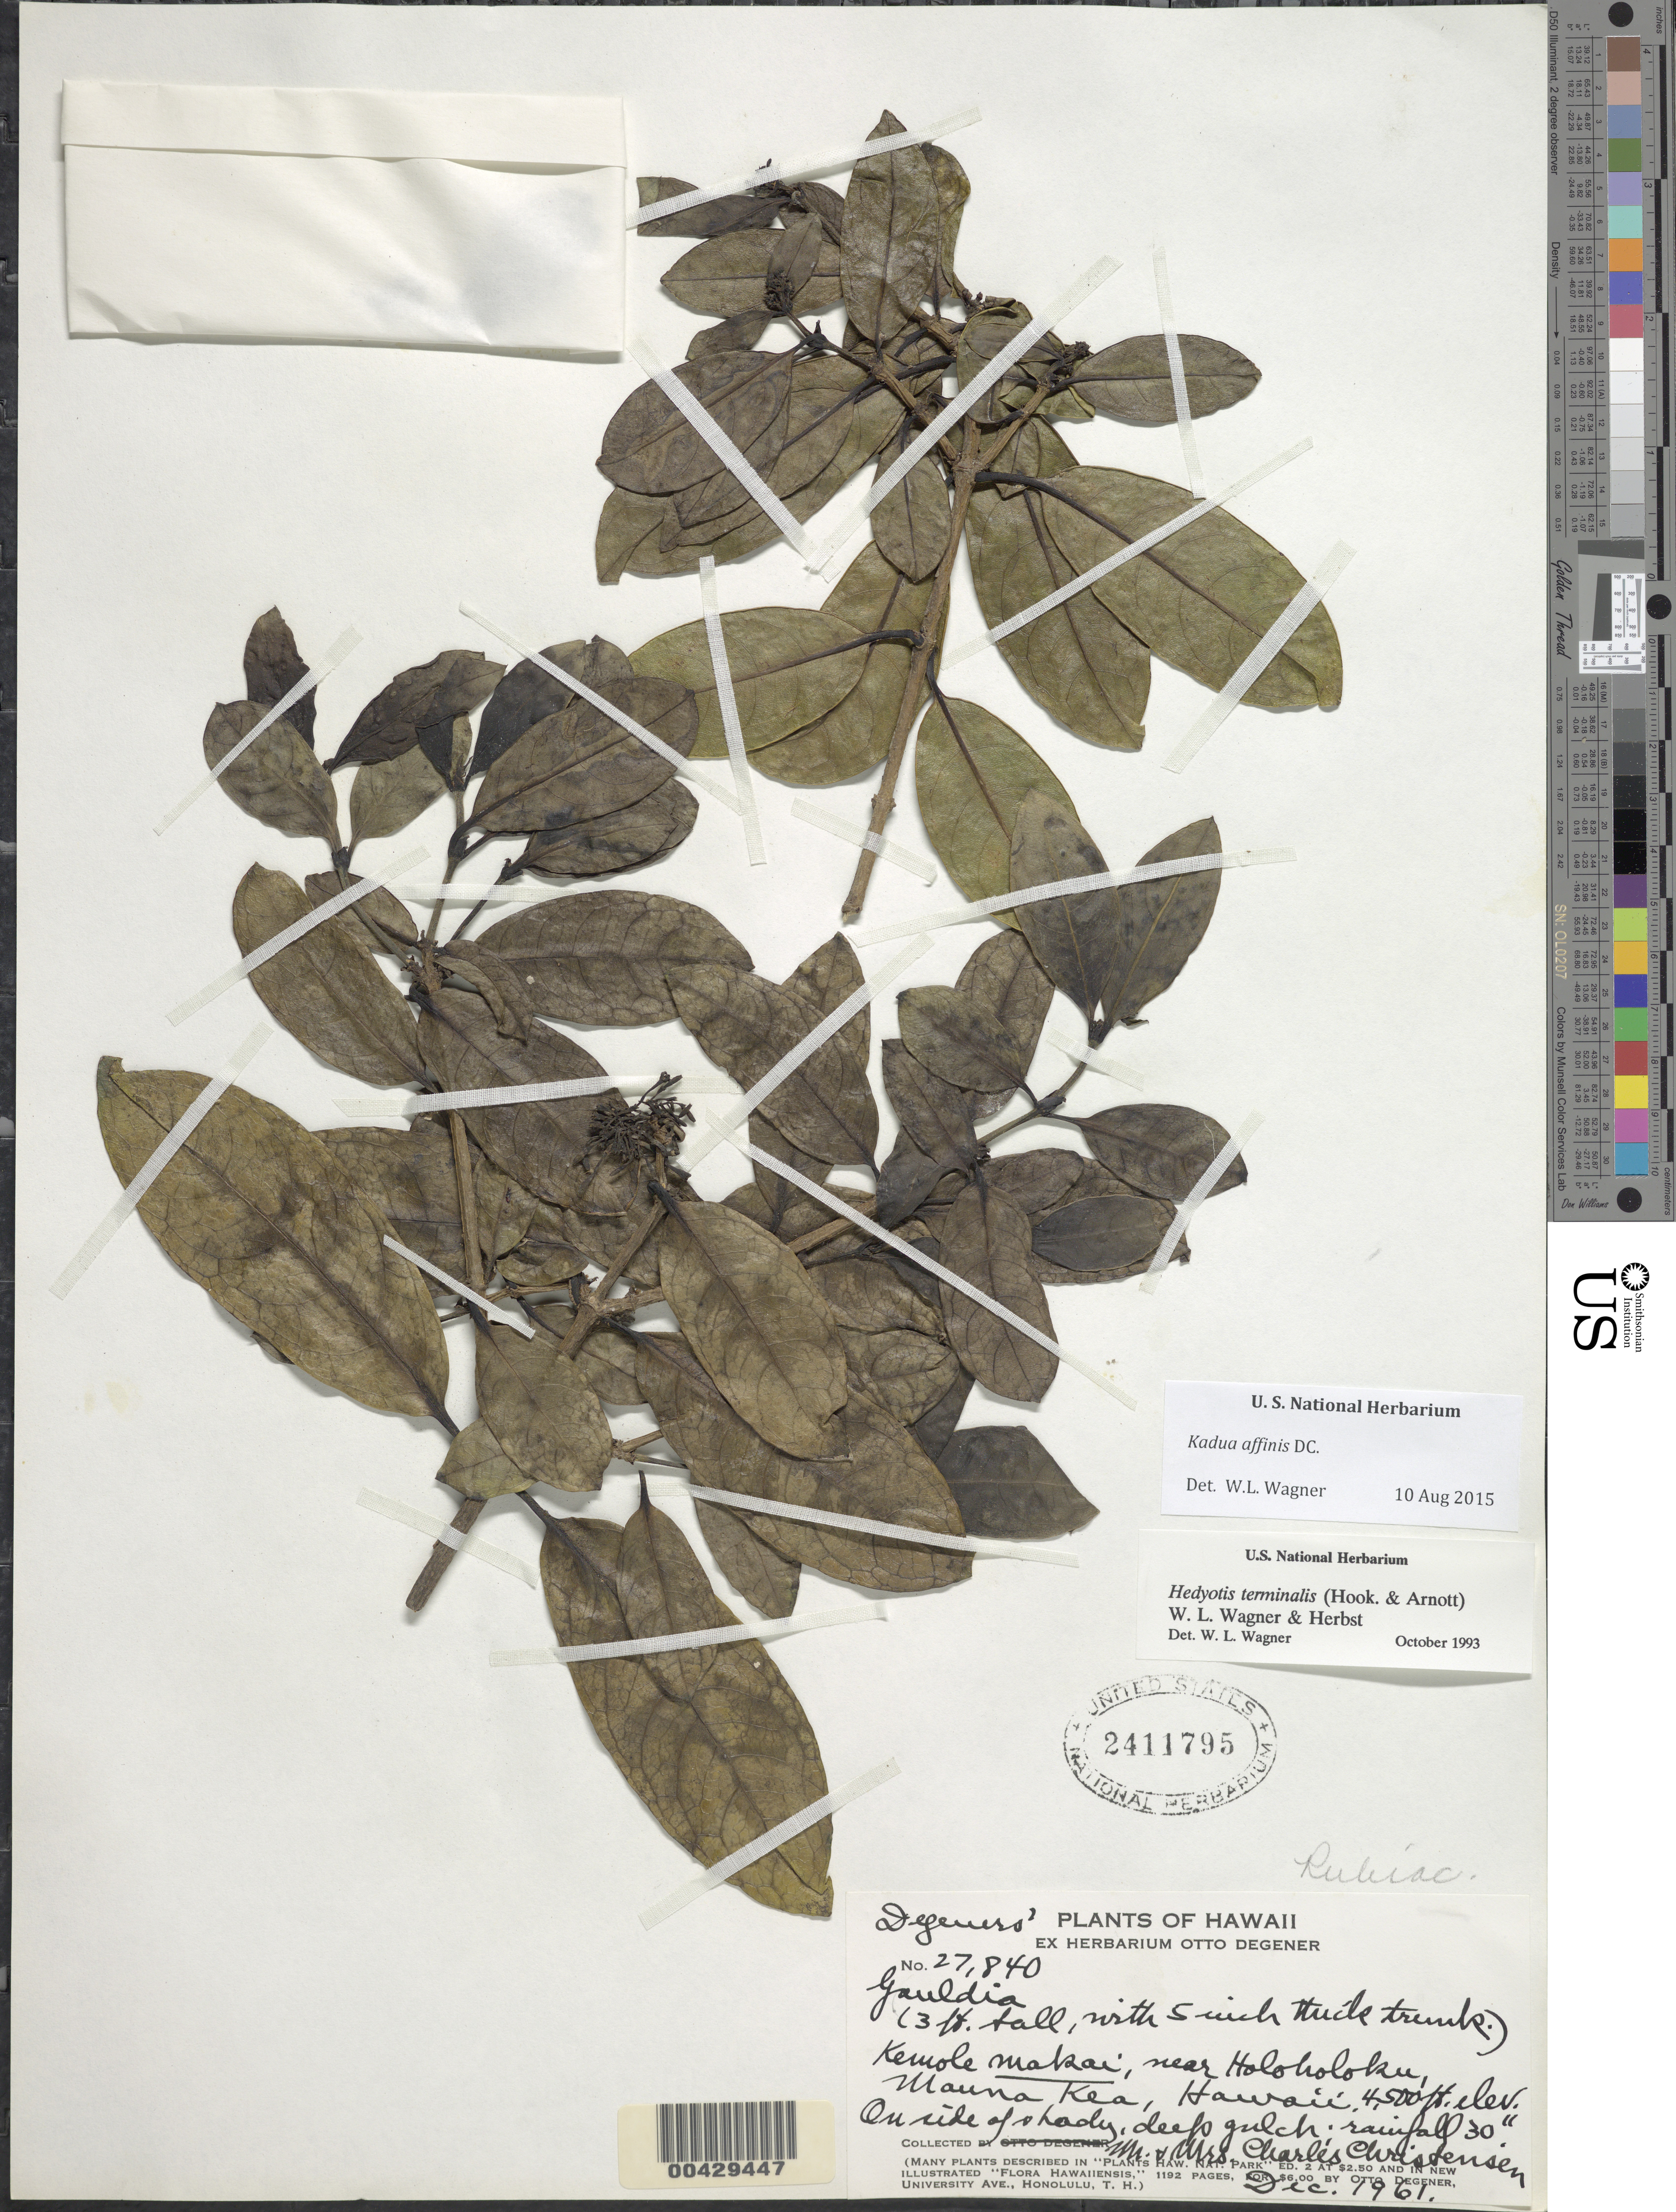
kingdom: Plantae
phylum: Tracheophyta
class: Magnoliopsida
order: Gentianales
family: Rubiaceae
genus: Kadua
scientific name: Kadua affinis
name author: DC.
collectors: C. Christensen & C. Christensen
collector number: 27840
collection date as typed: Dec 1961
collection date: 1961-12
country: United States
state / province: Hawaii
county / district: Hawaii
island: Hawaii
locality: Kemole makai, near Holoholoku, Mauna Kea.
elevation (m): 1372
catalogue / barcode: US 2411795